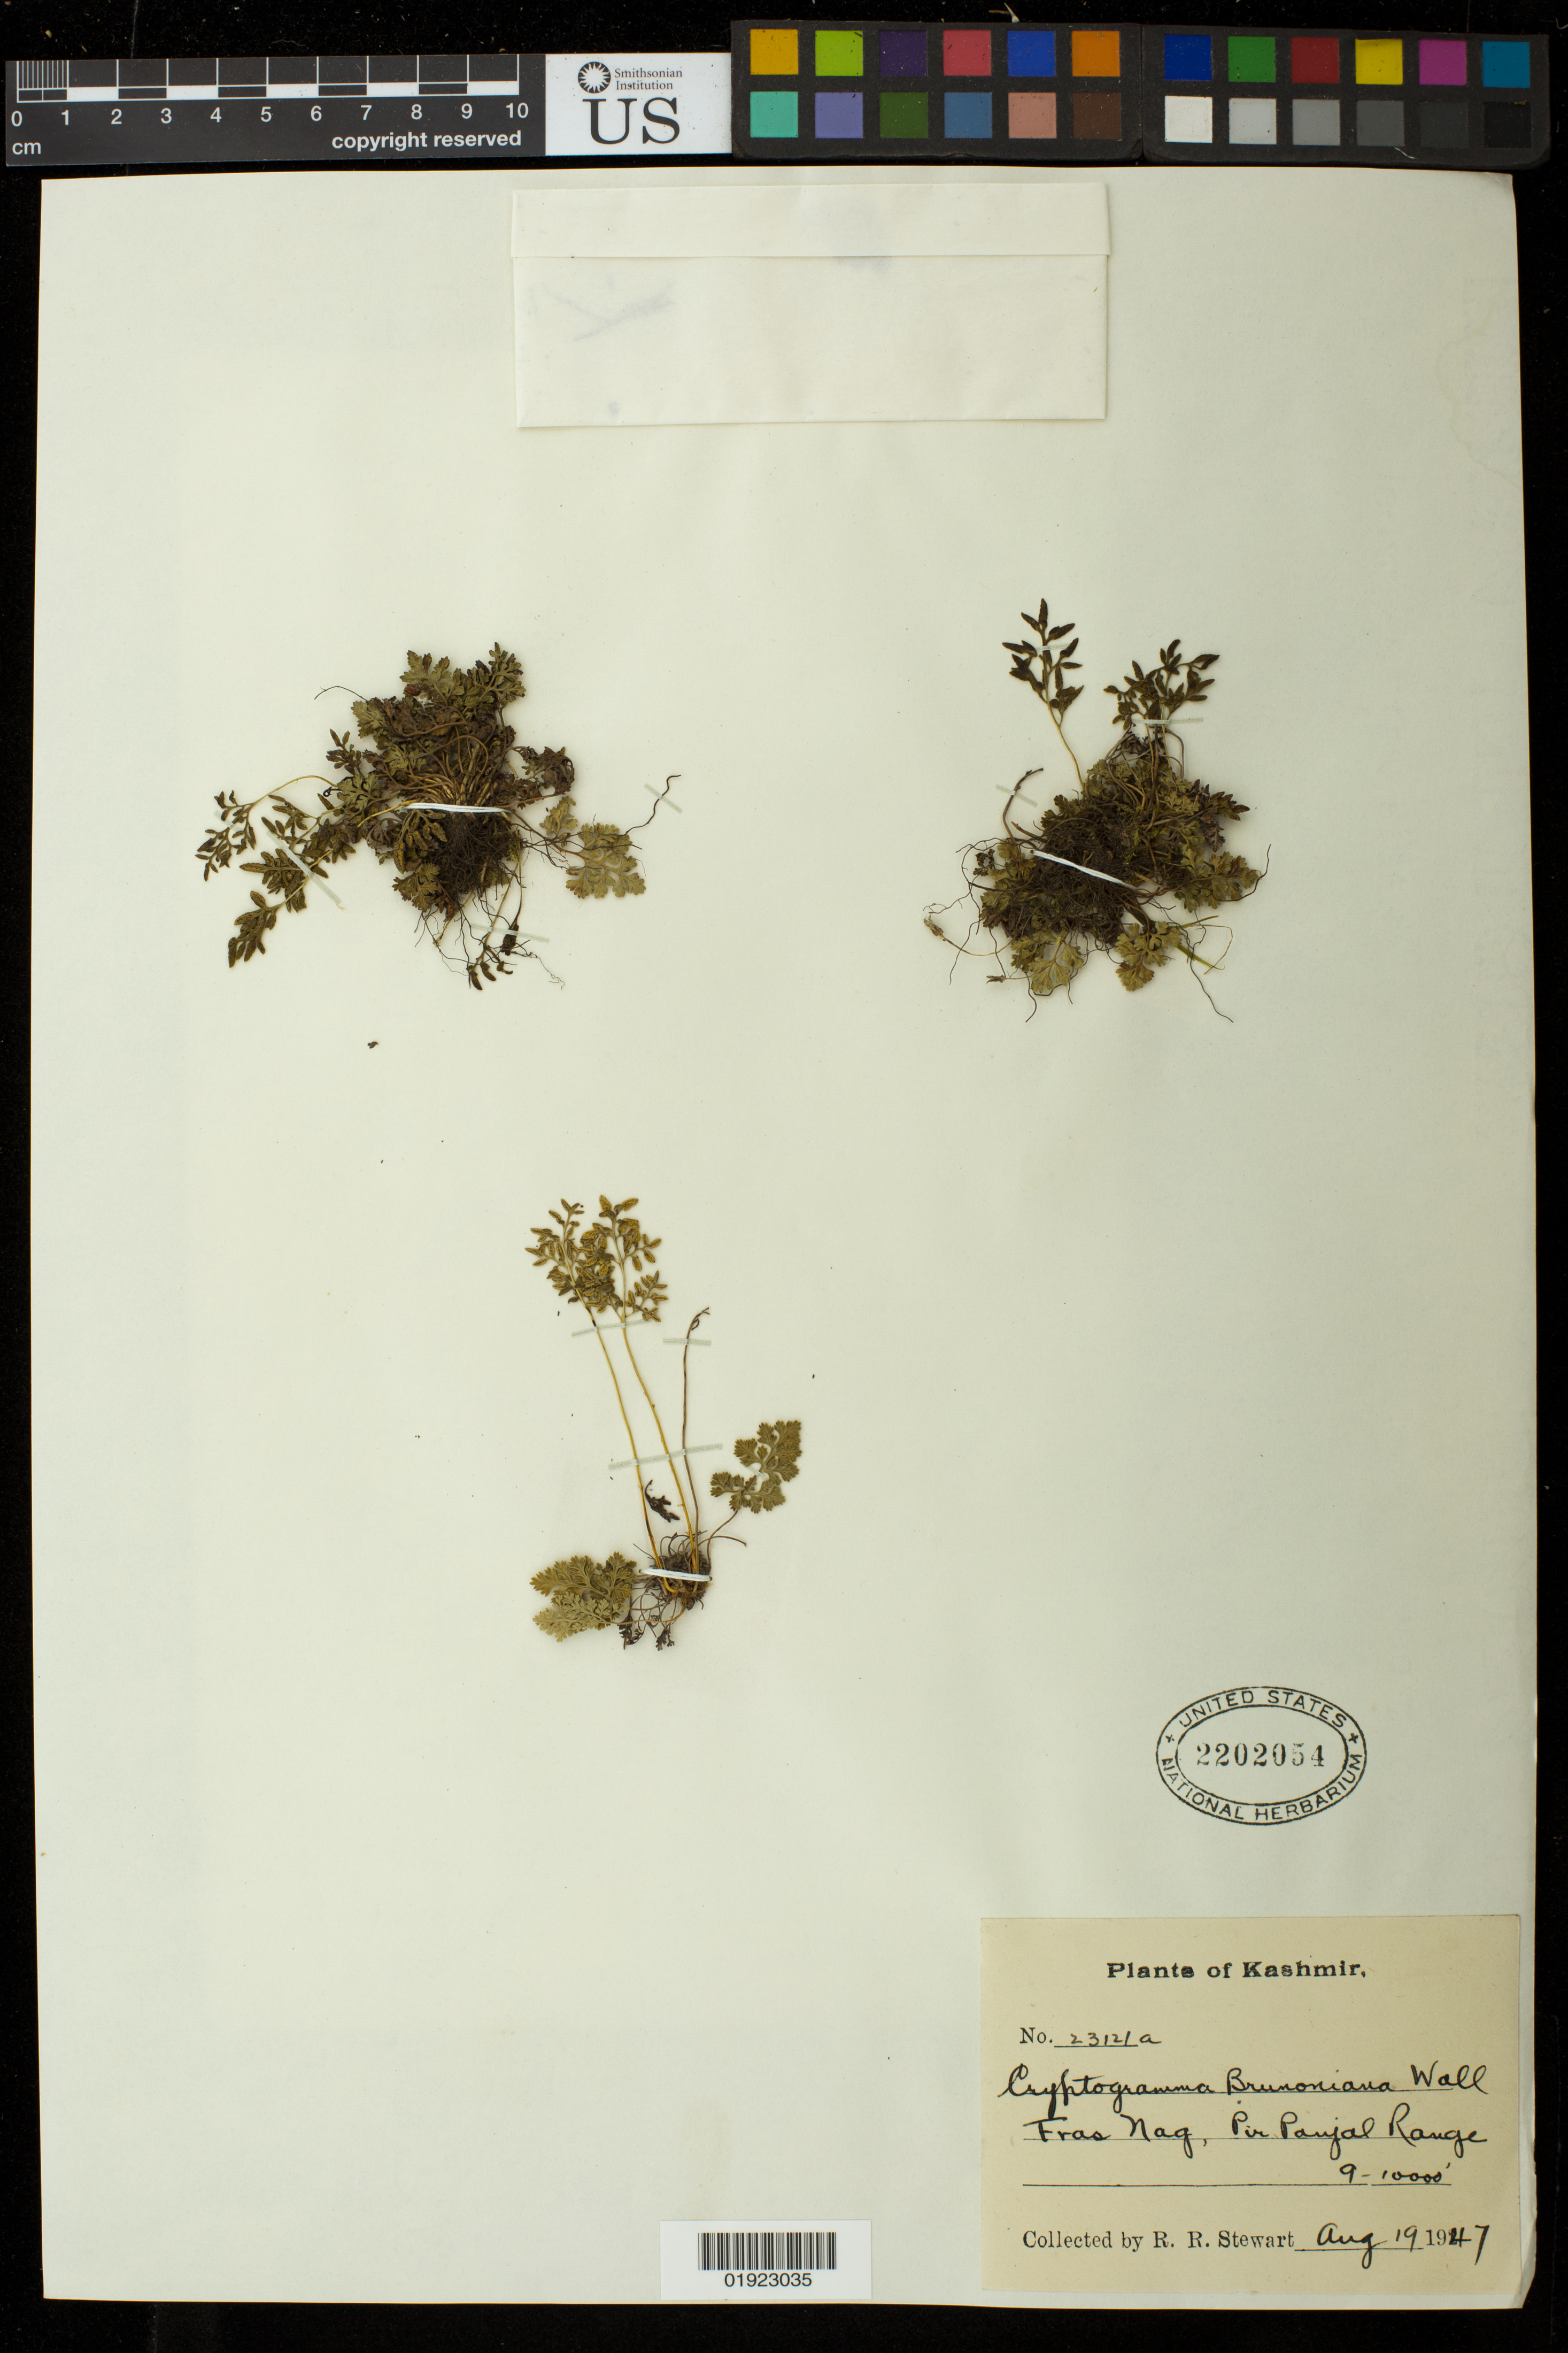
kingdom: Plantae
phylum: Tracheophyta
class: Polypodiopsida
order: Polypodiales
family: Pteridaceae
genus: Cryptogramma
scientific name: Cryptogramma brunoniana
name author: Wall. ex Hook. & Grev.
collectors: R. R. Stewart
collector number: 23121a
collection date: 1947-08-19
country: India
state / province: Himachal Pradesh / Jammu and Kashmir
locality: Fras Nag, Pir Panjal Range.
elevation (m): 2743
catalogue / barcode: US 2202054